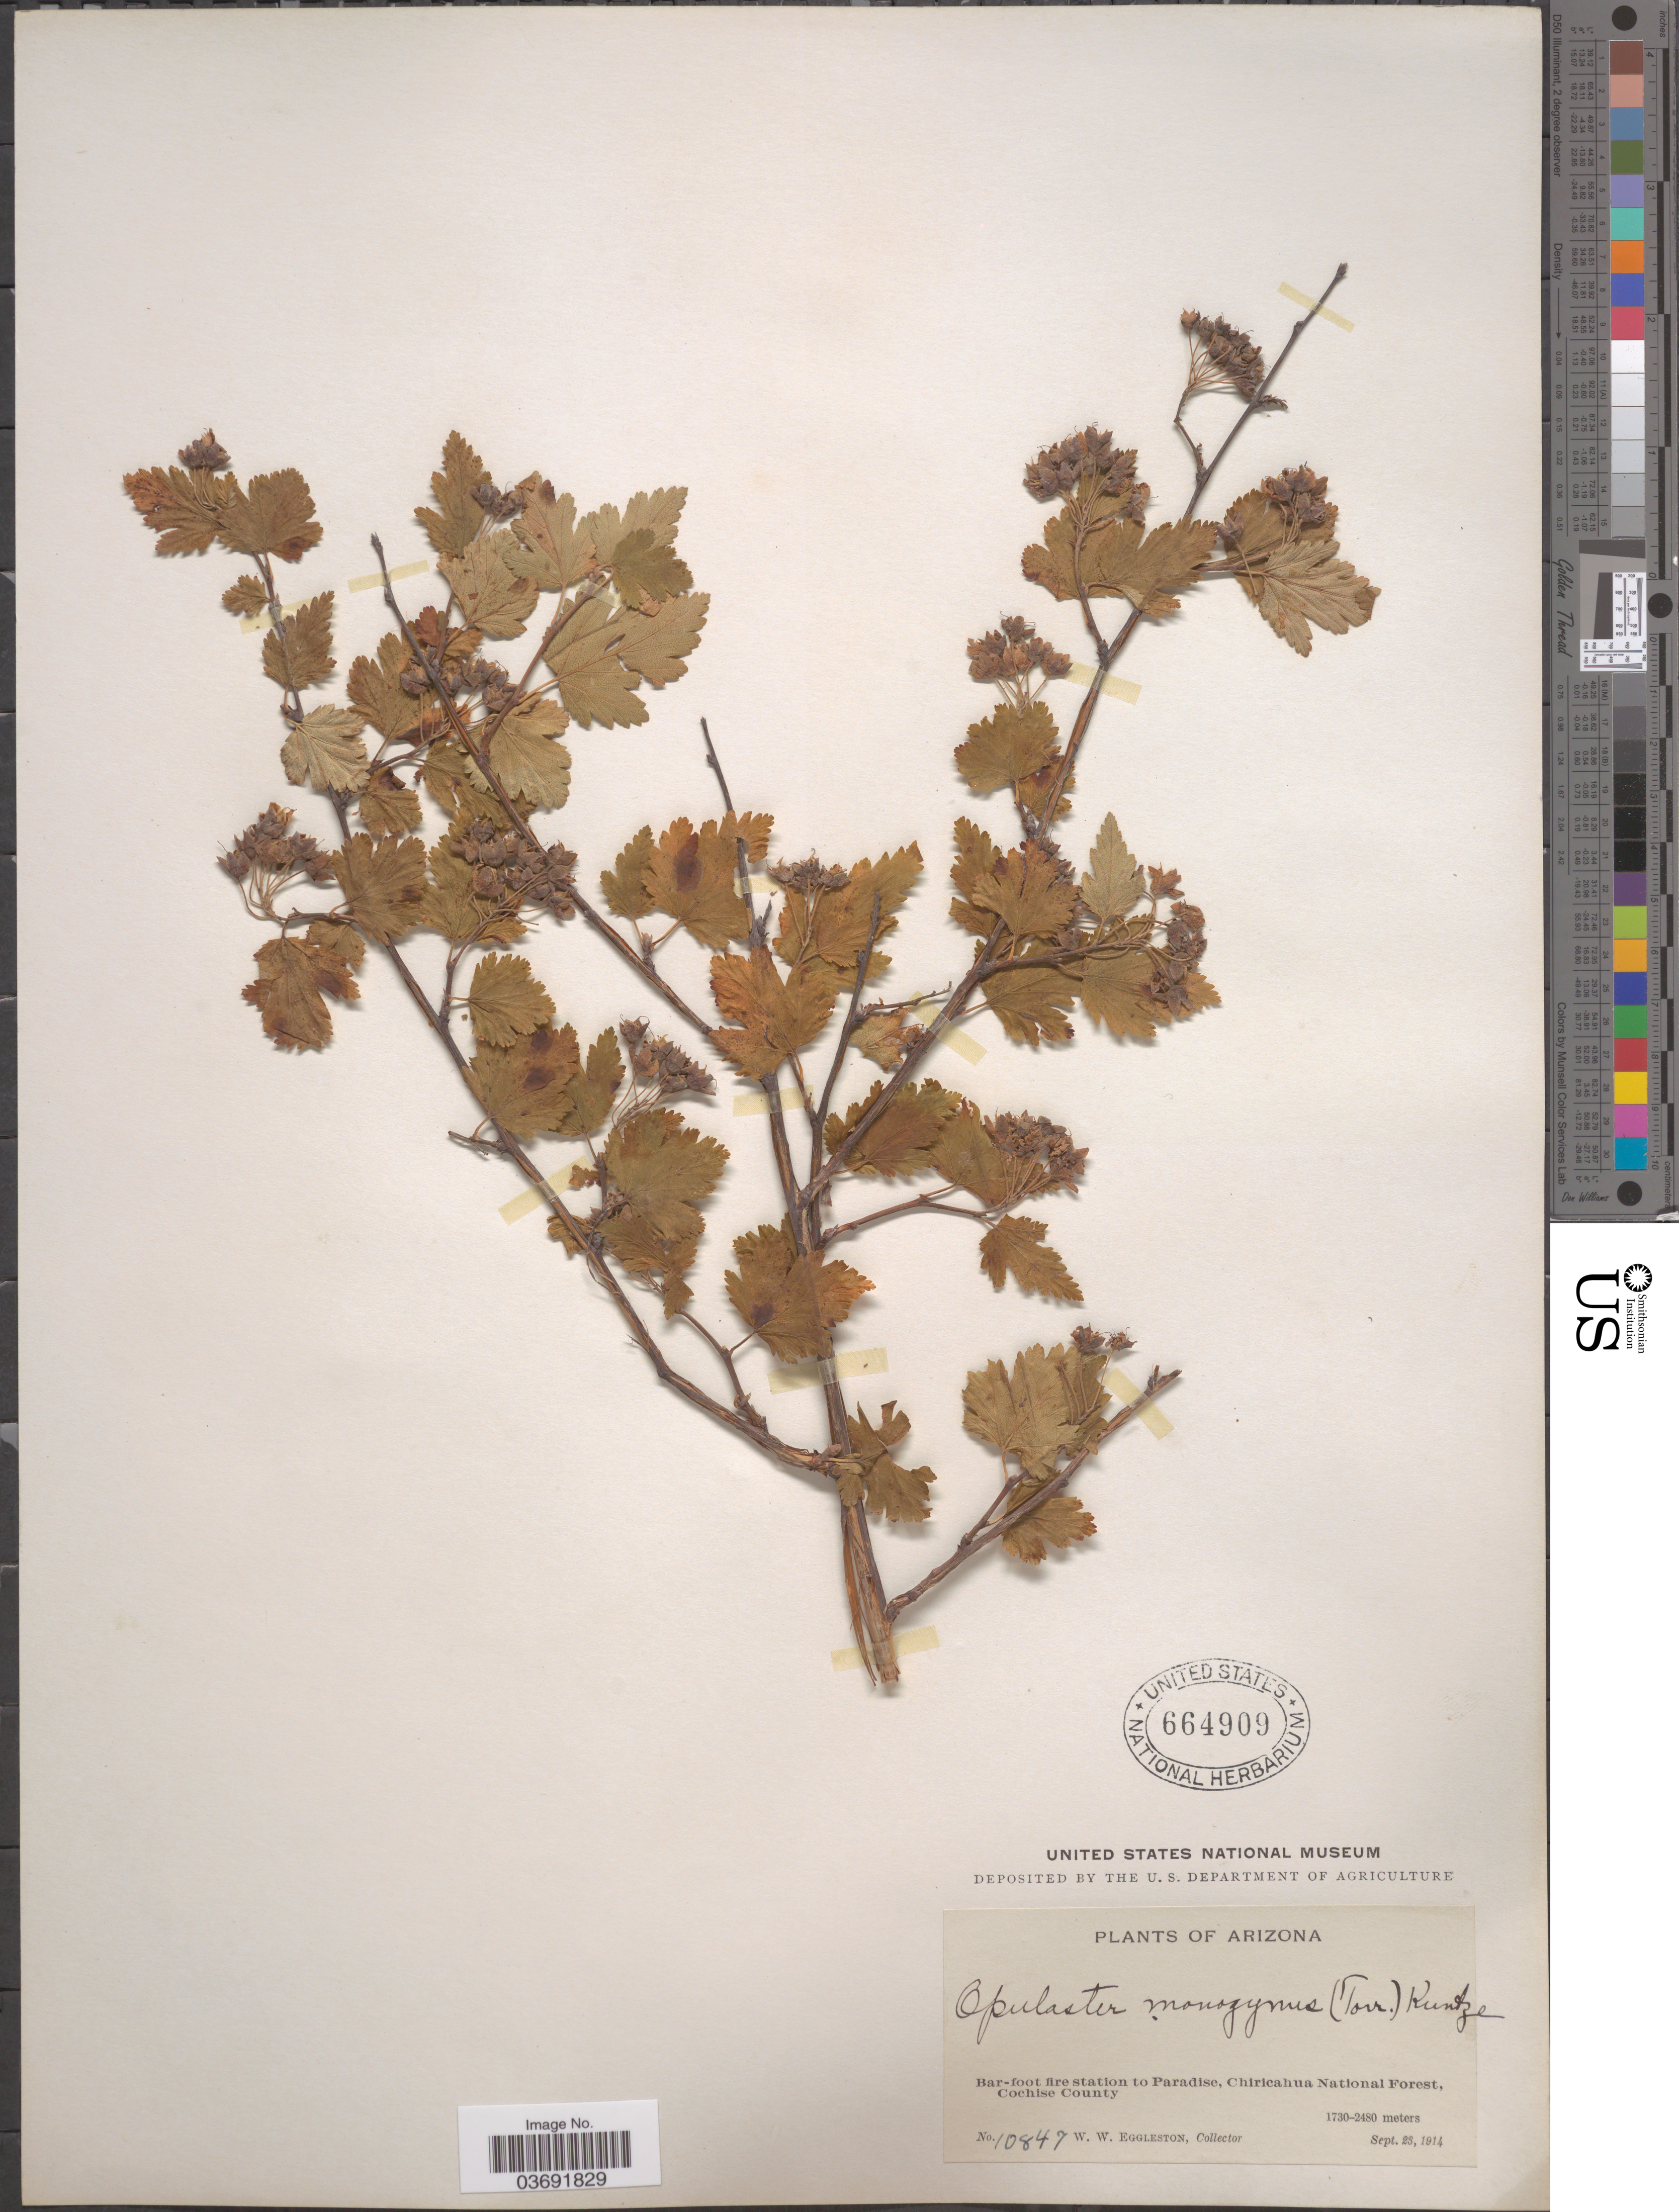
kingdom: Plantae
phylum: Tracheophyta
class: Magnoliopsida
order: Rosales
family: Rosaceae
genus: Physocarpus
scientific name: Physocarpus monogynus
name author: (Torr.) J.M. Coult.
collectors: W. W. Eggleston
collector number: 10847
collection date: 1914-09-23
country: United States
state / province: Arizona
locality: Bar-foot fire station to Paradise, Chiricahua National Forest, Cochise County.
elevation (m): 1730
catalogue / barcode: US 664909